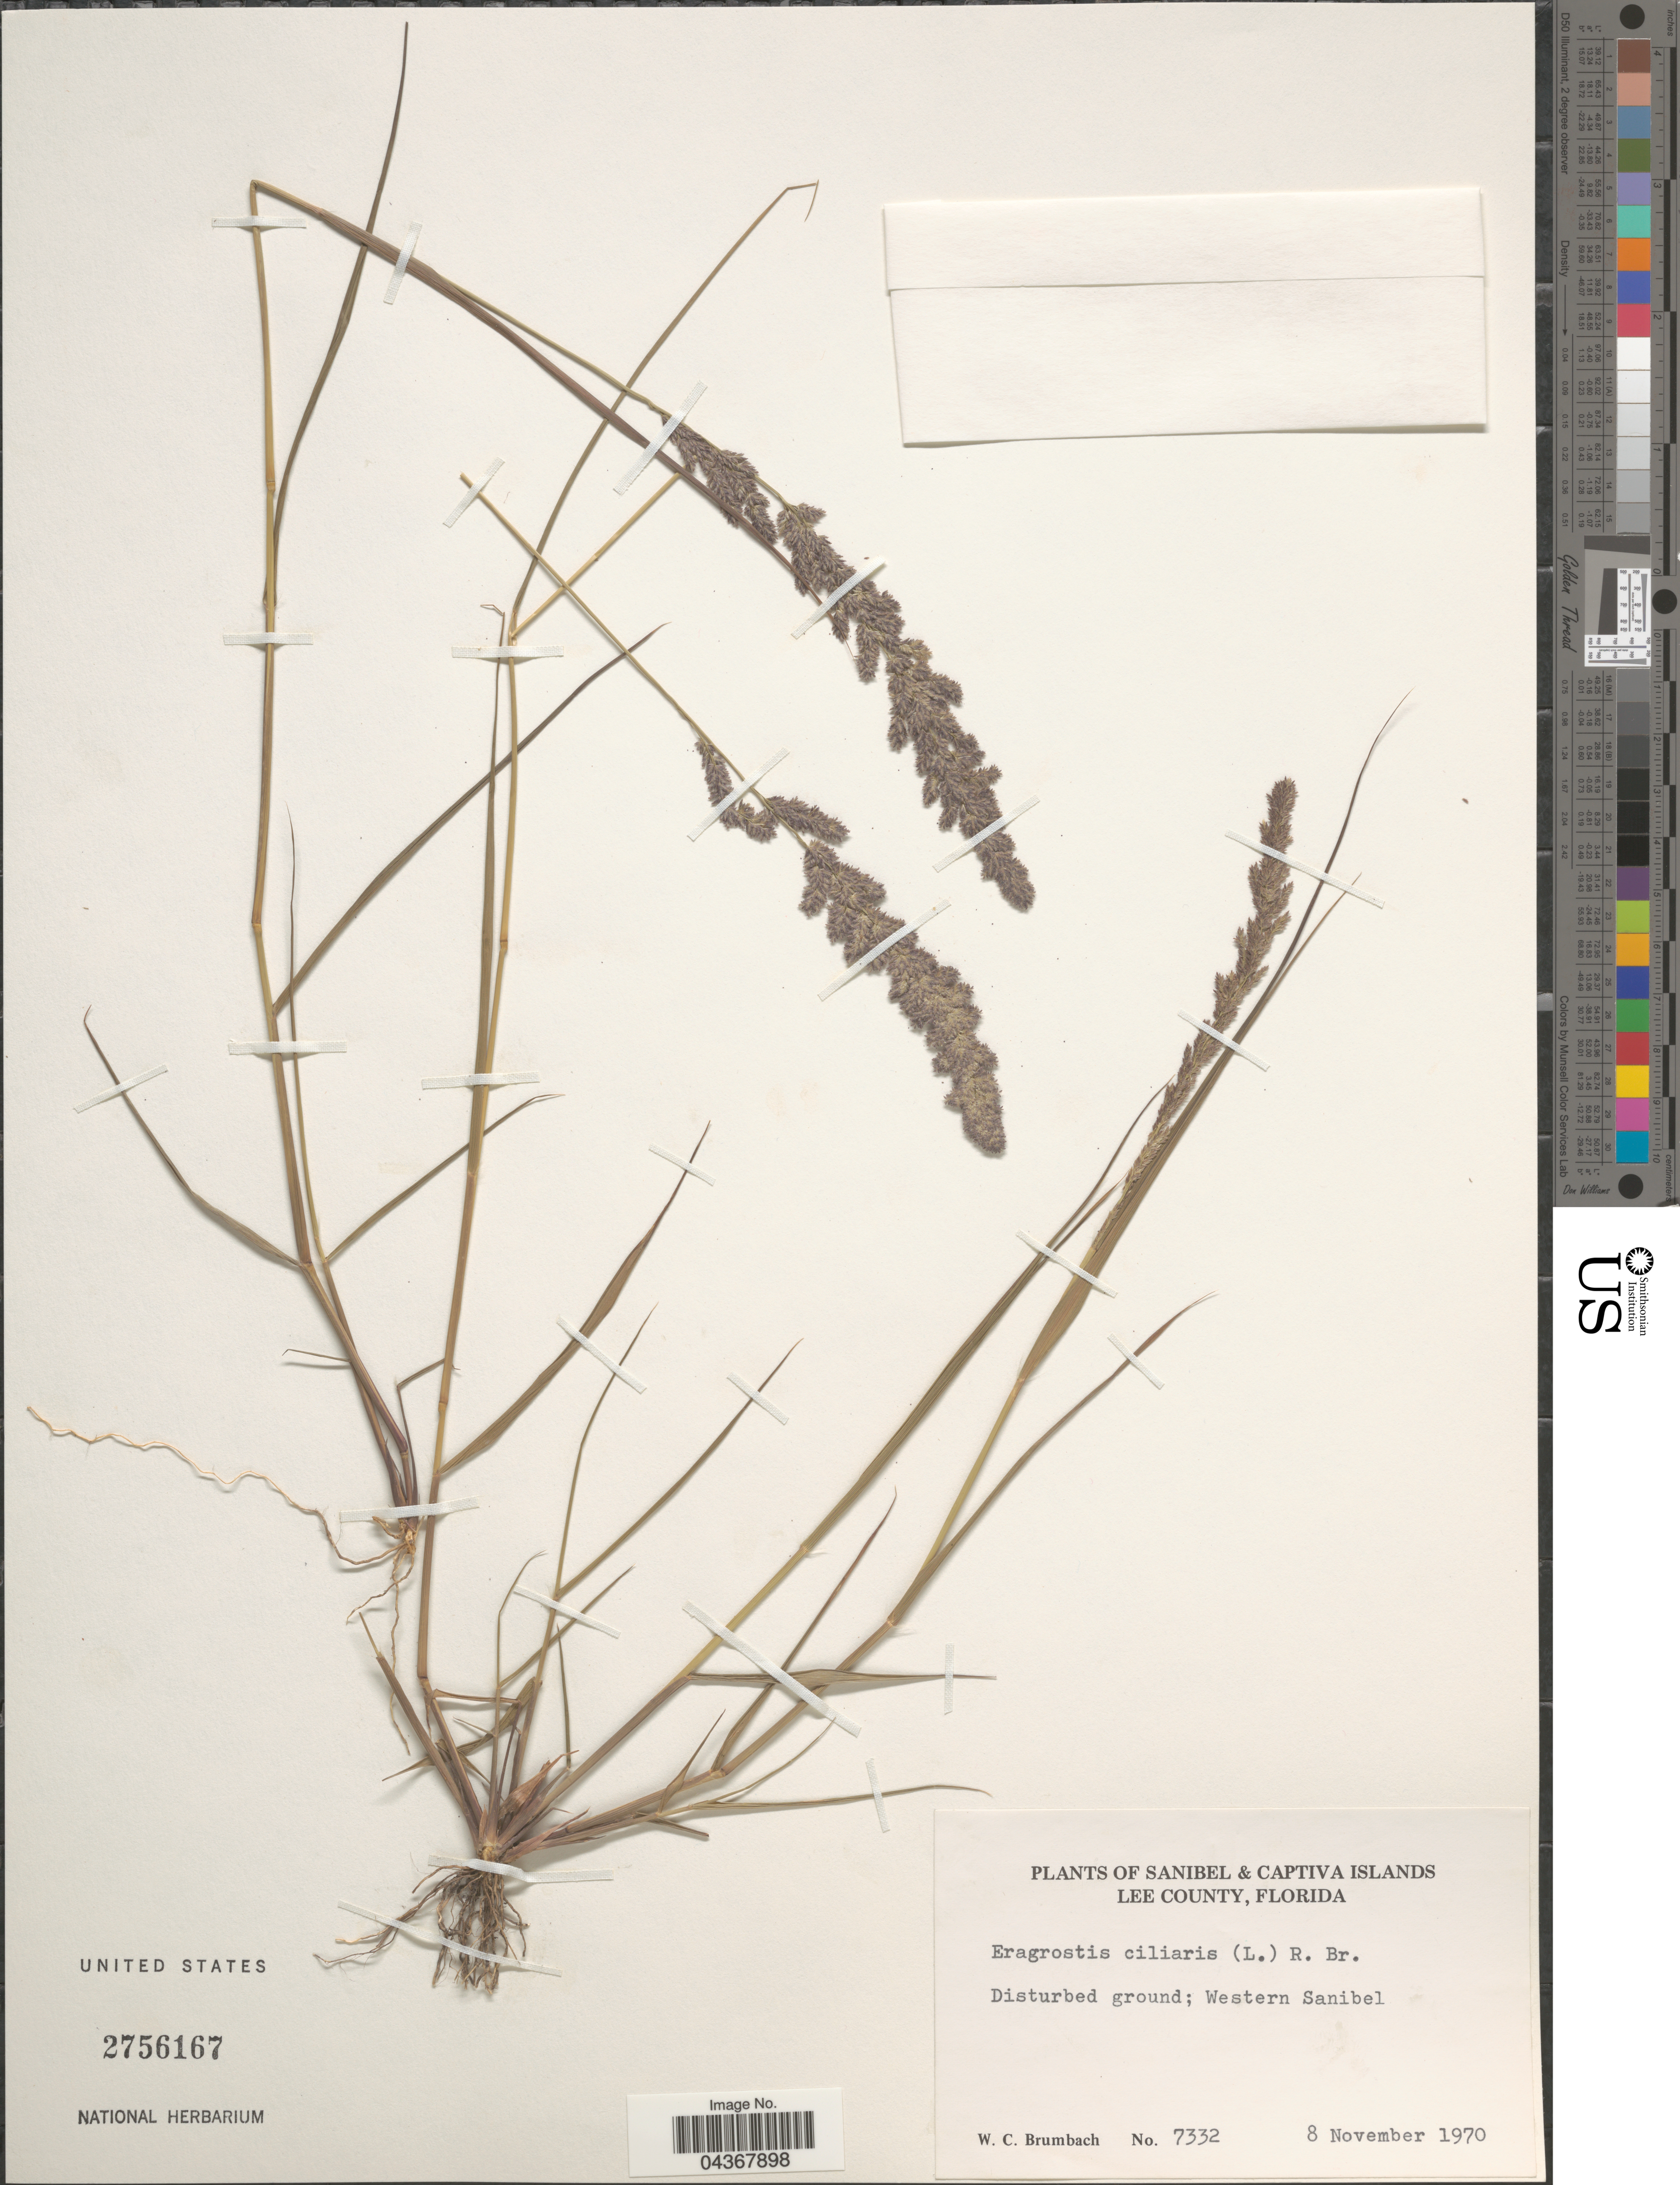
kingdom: Plantae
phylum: Tracheophyta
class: Liliopsida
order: Poales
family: Poaceae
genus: Eragrostis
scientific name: Eragrostis ciliaris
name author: (L.) R. Br.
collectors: W. C. Brumbach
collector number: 7332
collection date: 1970-11-08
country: United States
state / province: Florida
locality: Sanibel & Captiva Islands. Lee County. Disturbed ground; Western Sanibel.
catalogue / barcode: US 2756167